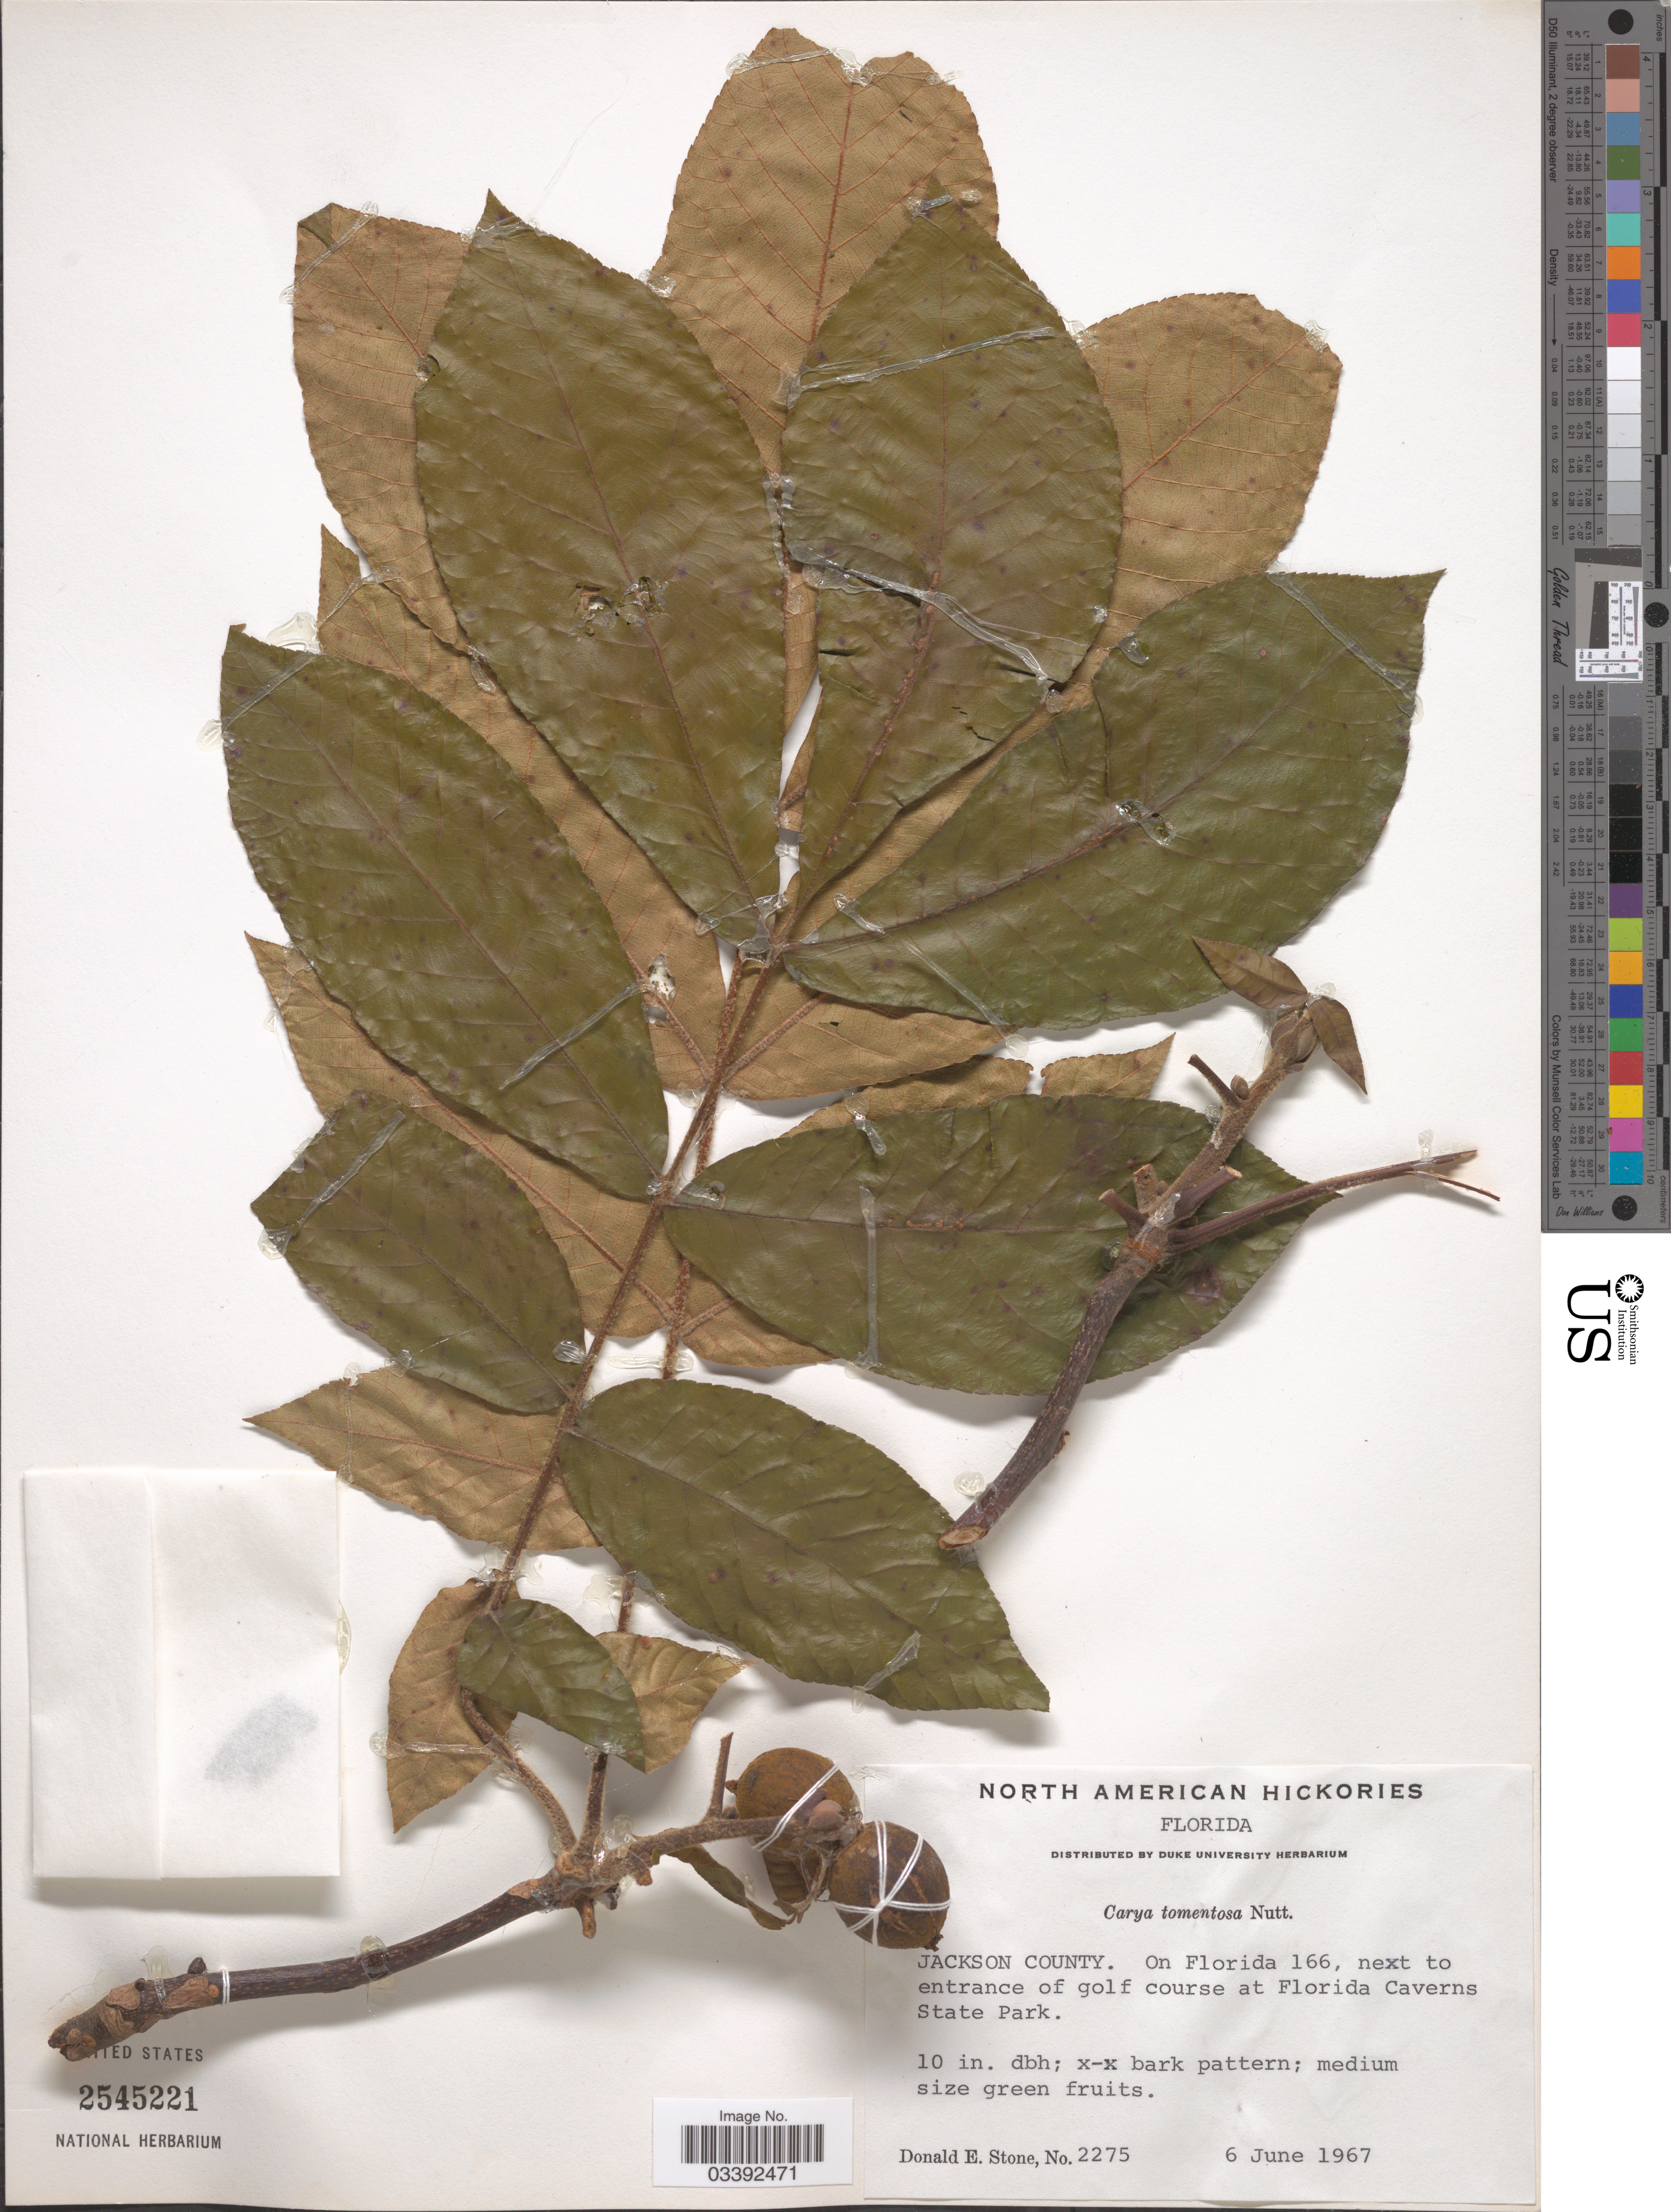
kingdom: Plantae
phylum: Tracheophyta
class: Magnoliopsida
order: Fagales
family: Juglandaceae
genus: Carya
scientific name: Carya tomentosa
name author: (Lam.) Nutt.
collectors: D. E. Stone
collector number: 2275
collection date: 1967-06-06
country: United States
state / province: Florida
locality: Jackson County. On Florida 166, next to entrace of golf course at Florida Caverns State Park.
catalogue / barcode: US 2545221